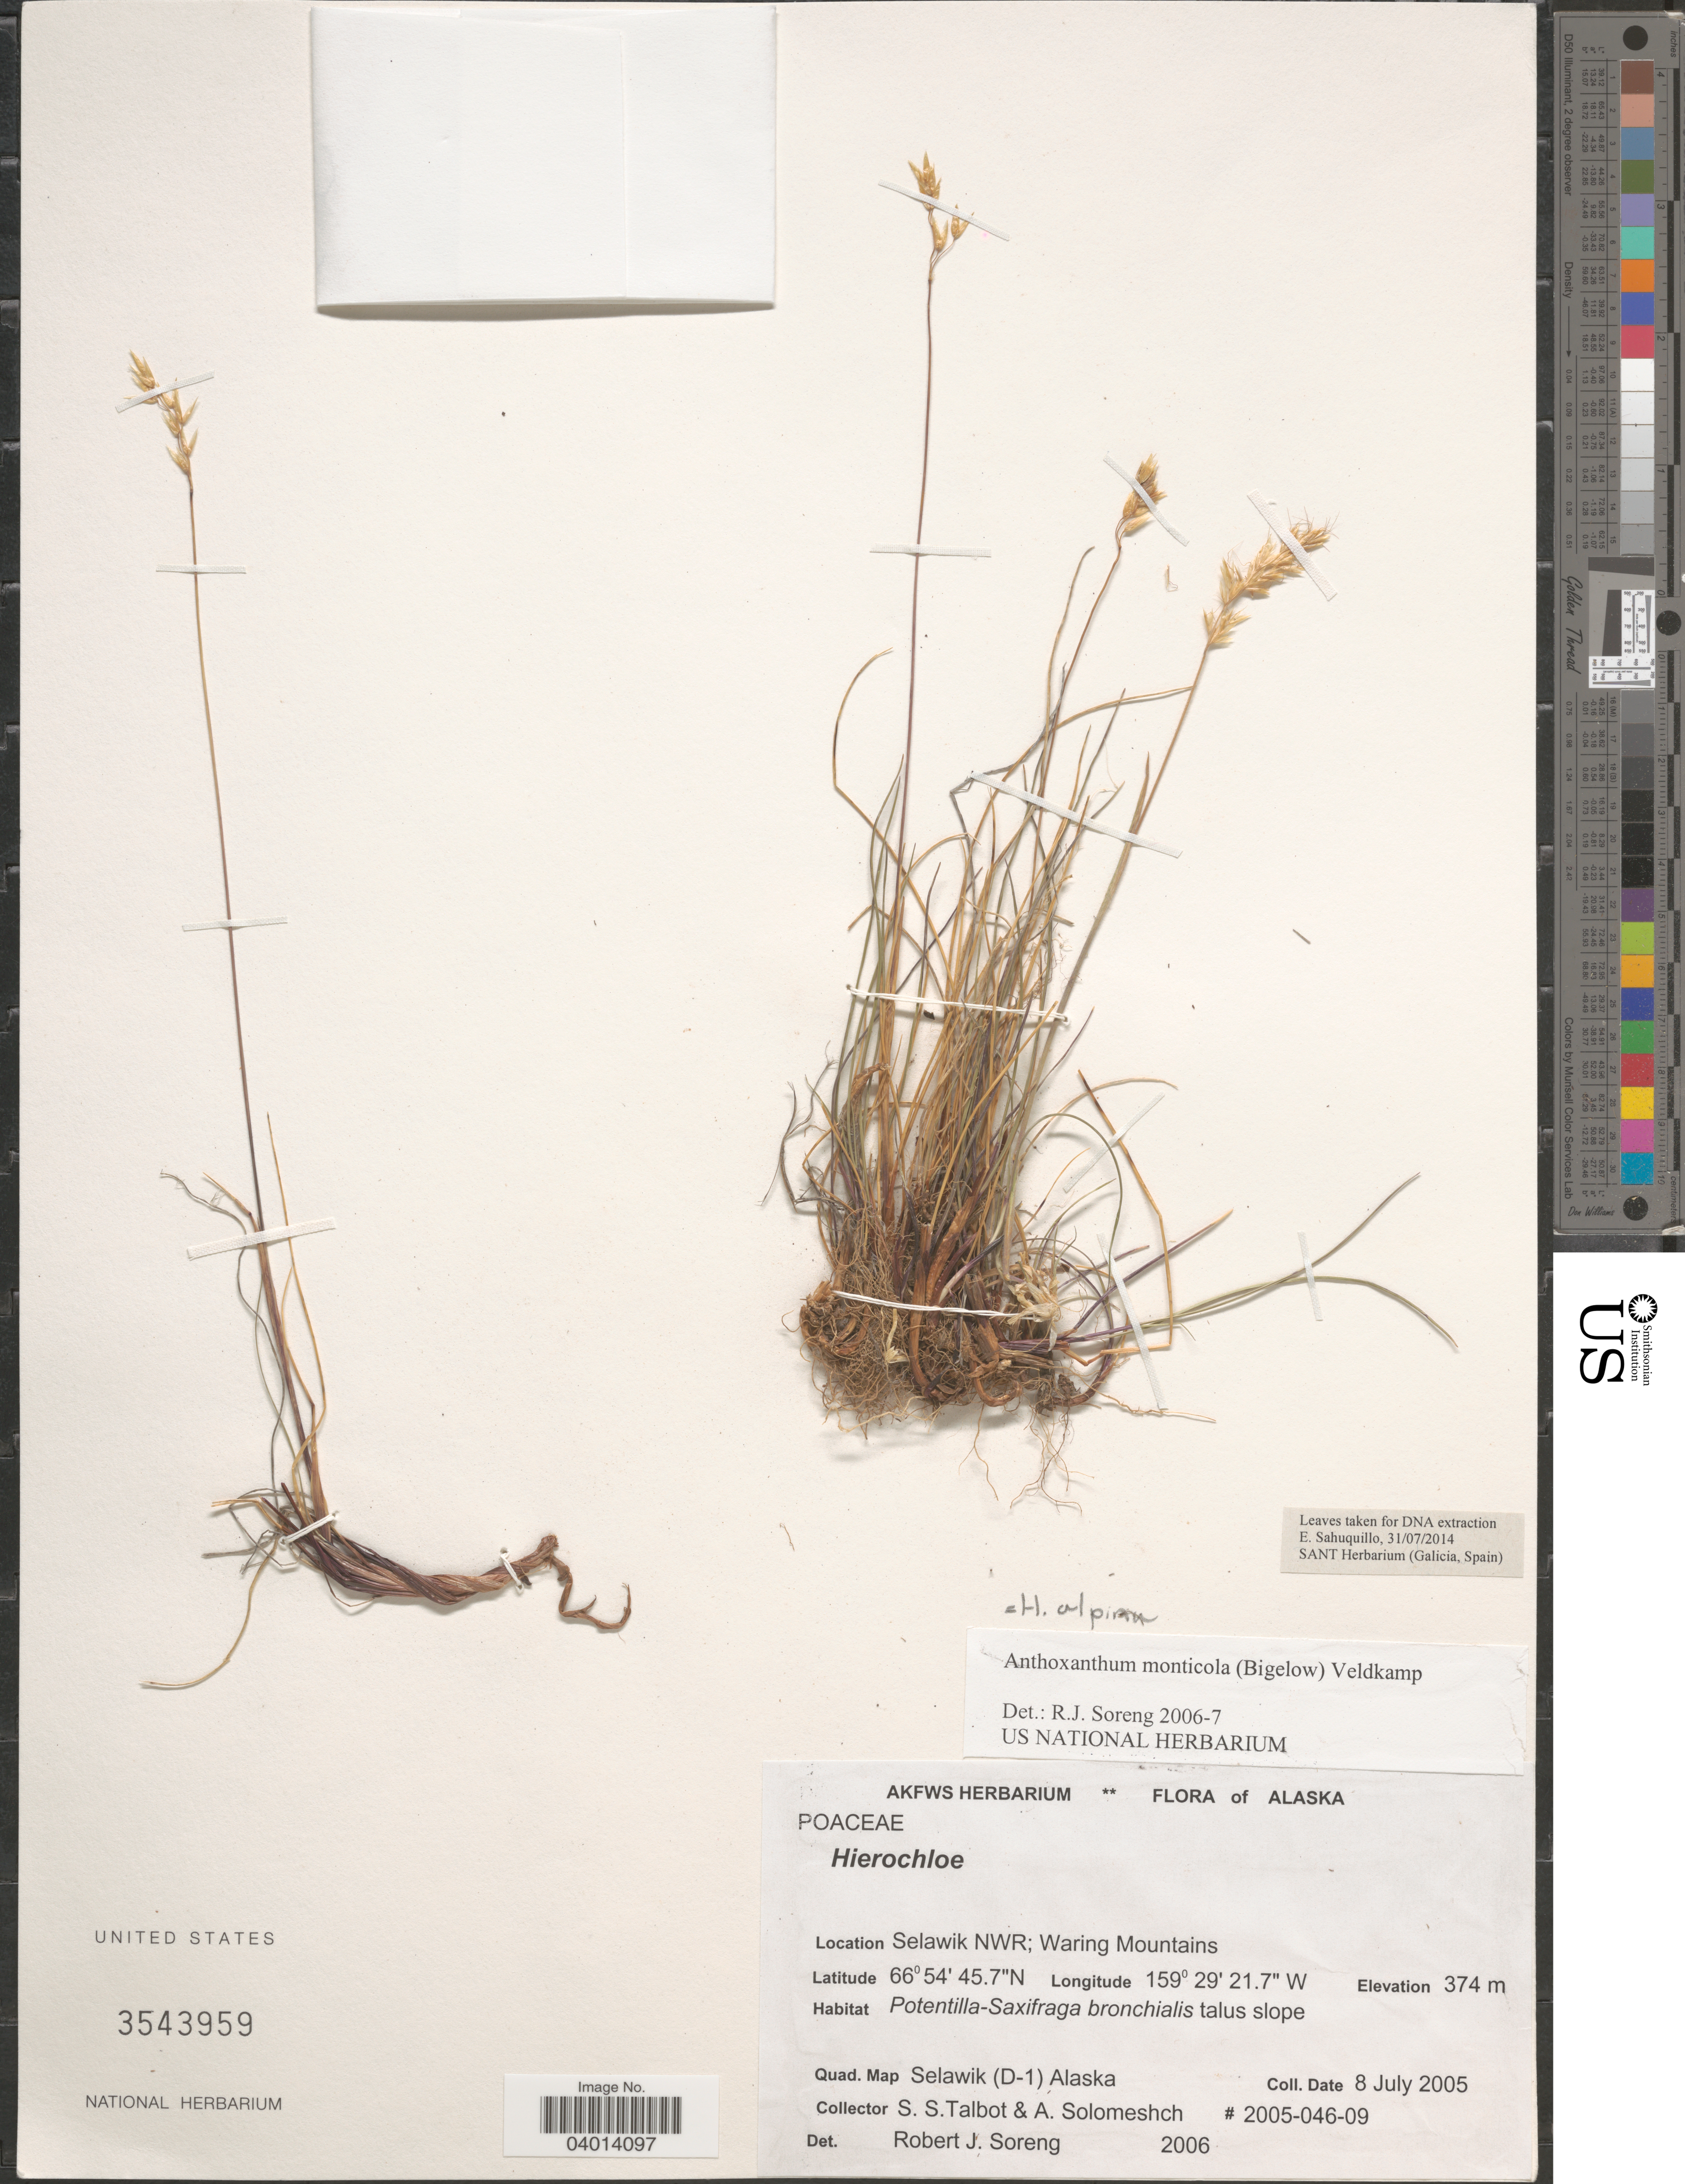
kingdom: Plantae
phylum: Tracheophyta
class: Liliopsida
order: Poales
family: Poaceae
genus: Anthoxanthum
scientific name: Anthoxanthum monticola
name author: (Bigelow) Veldkamp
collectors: S. S. Talbot & A. Solomeshch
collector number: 2005-046-09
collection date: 2005-07-08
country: United States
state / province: Alaska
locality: Selawik NWR; Waring Mountains. Quad. Map Selawik (D-1) Alaska.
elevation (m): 374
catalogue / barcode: US 3543959